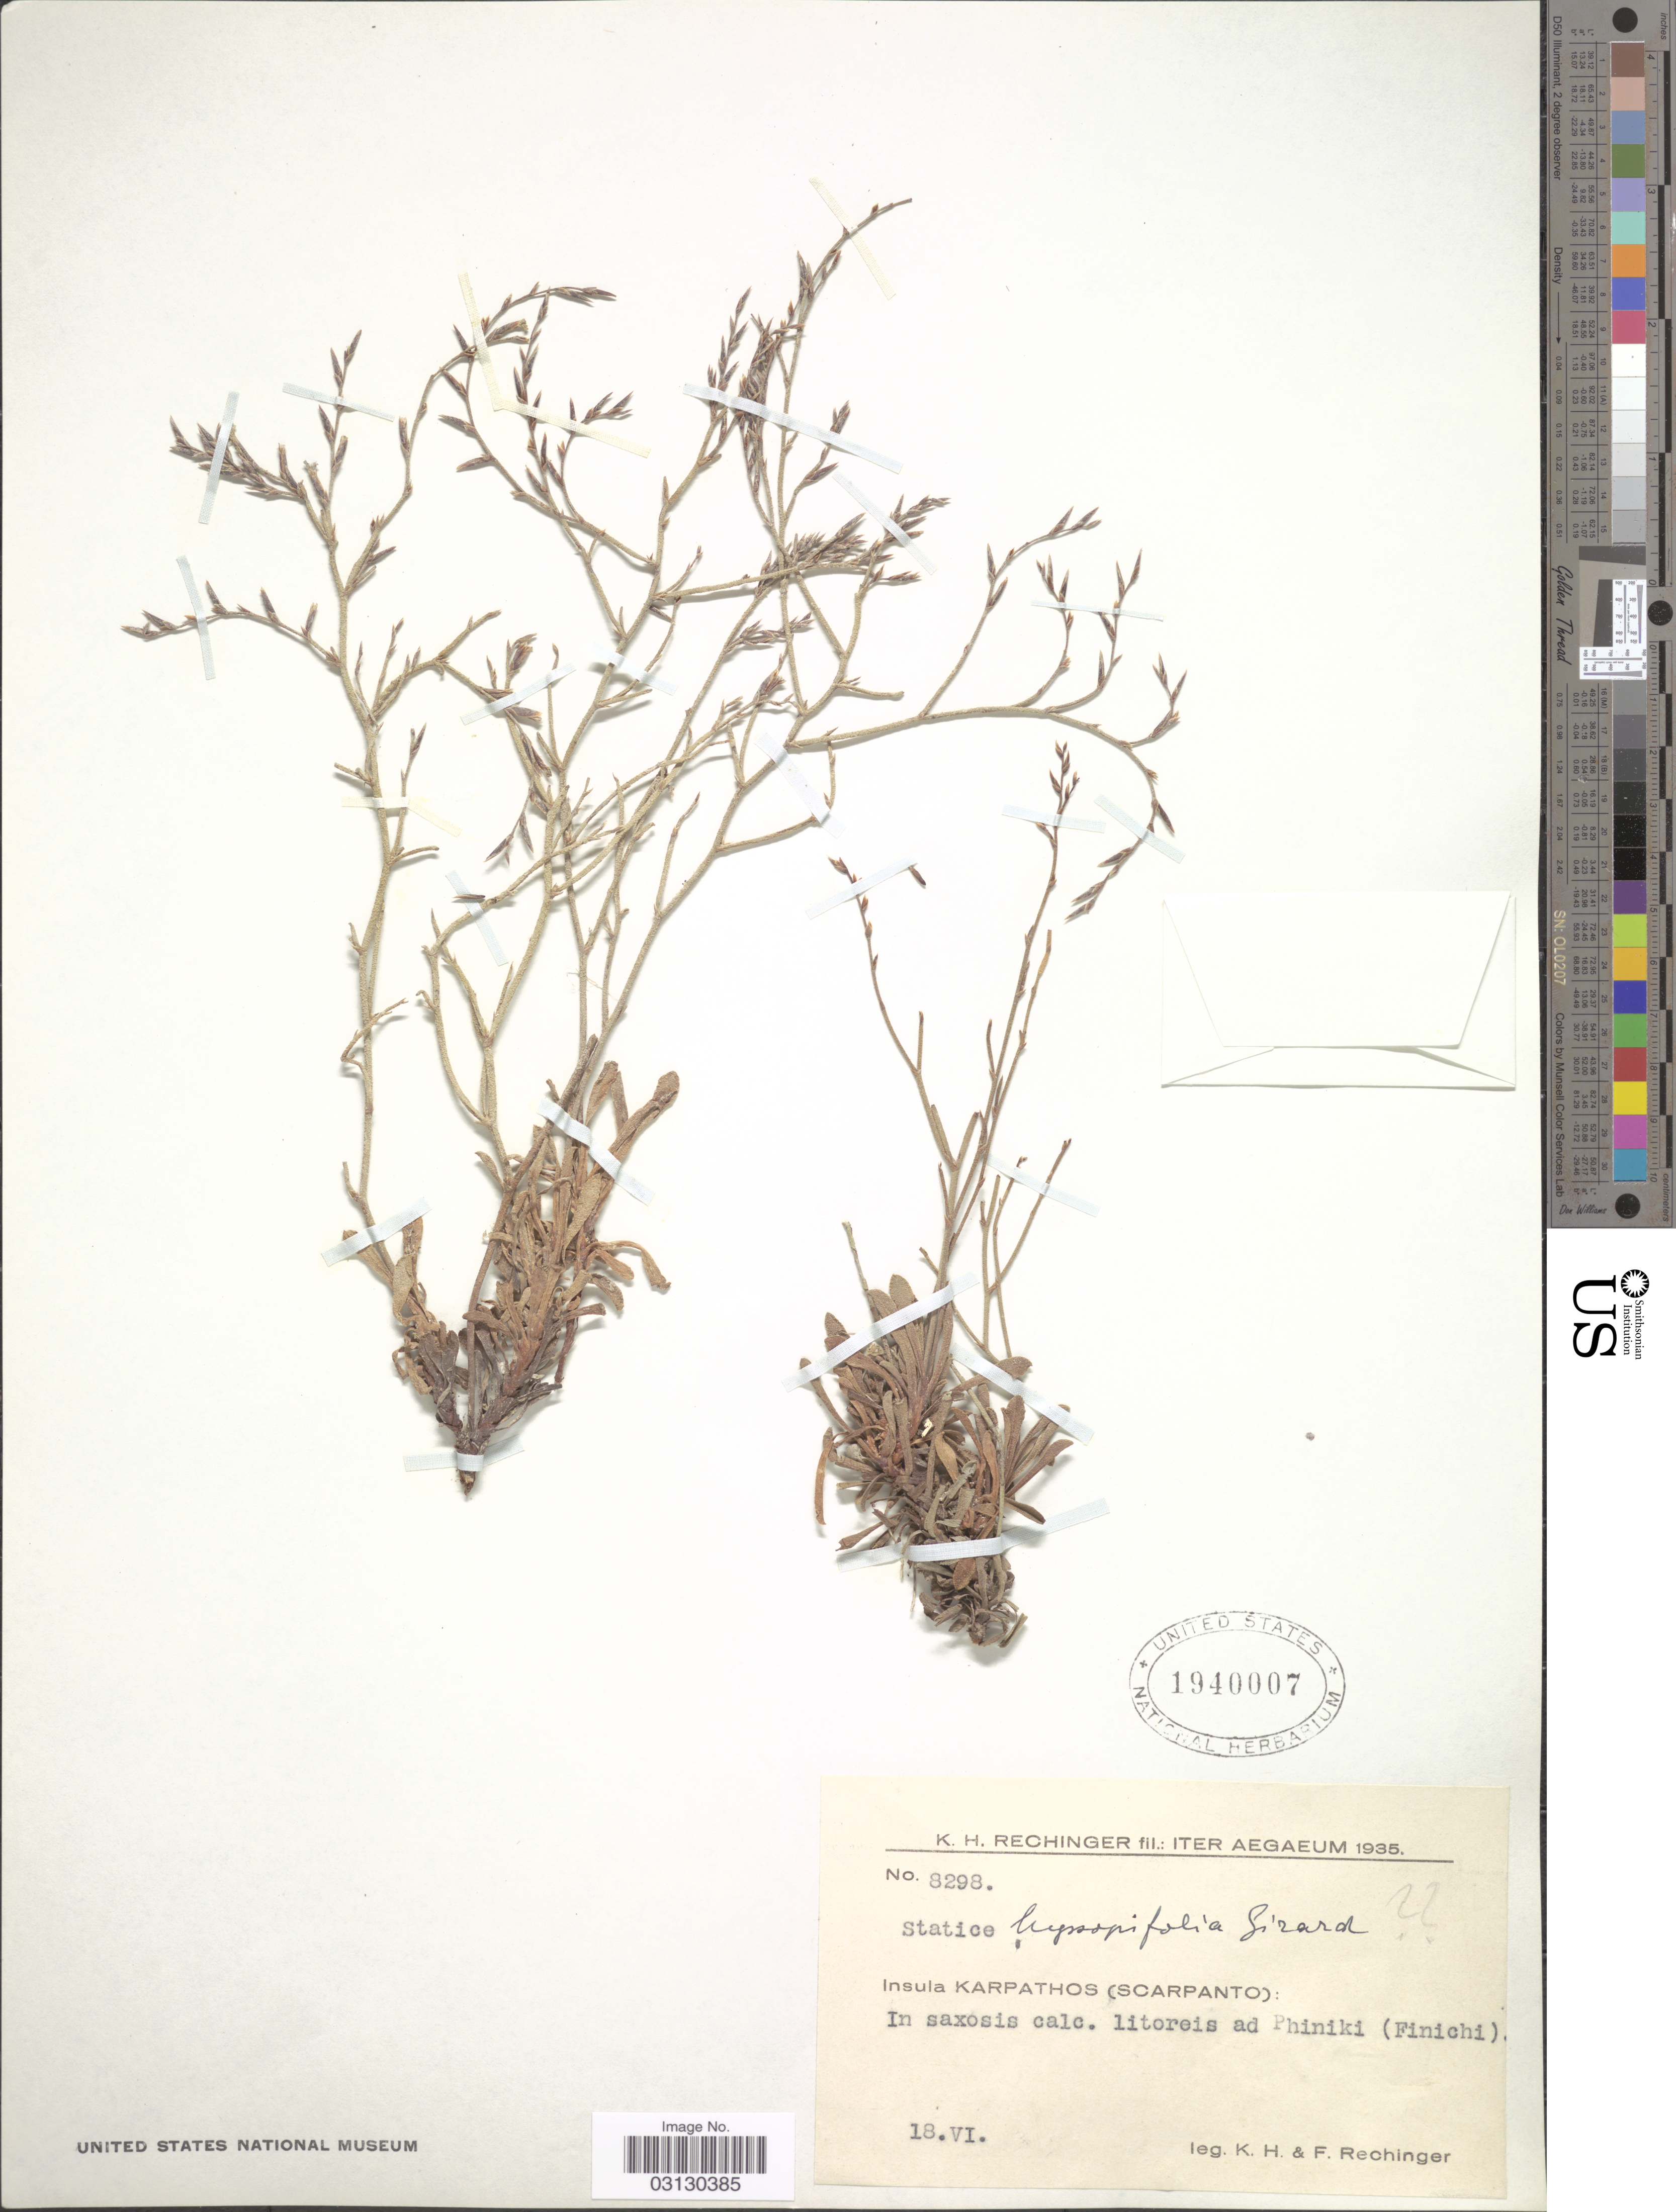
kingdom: Plantae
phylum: Tracheophyta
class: Magnoliopsida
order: Caryophyllales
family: Plumbaginaceae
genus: Limonium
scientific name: Limonium hyssopifolium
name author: (Girard) Rech. f.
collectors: K. H. Rechinger & F. Rechinger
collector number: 8298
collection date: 1935-06-18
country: Greece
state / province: South Aegean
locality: Aegaeum, Insula Karpathos (Scarpanto): In saxosis calc. litoreis ad Phiniki (Finichi).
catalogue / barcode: US 1940007